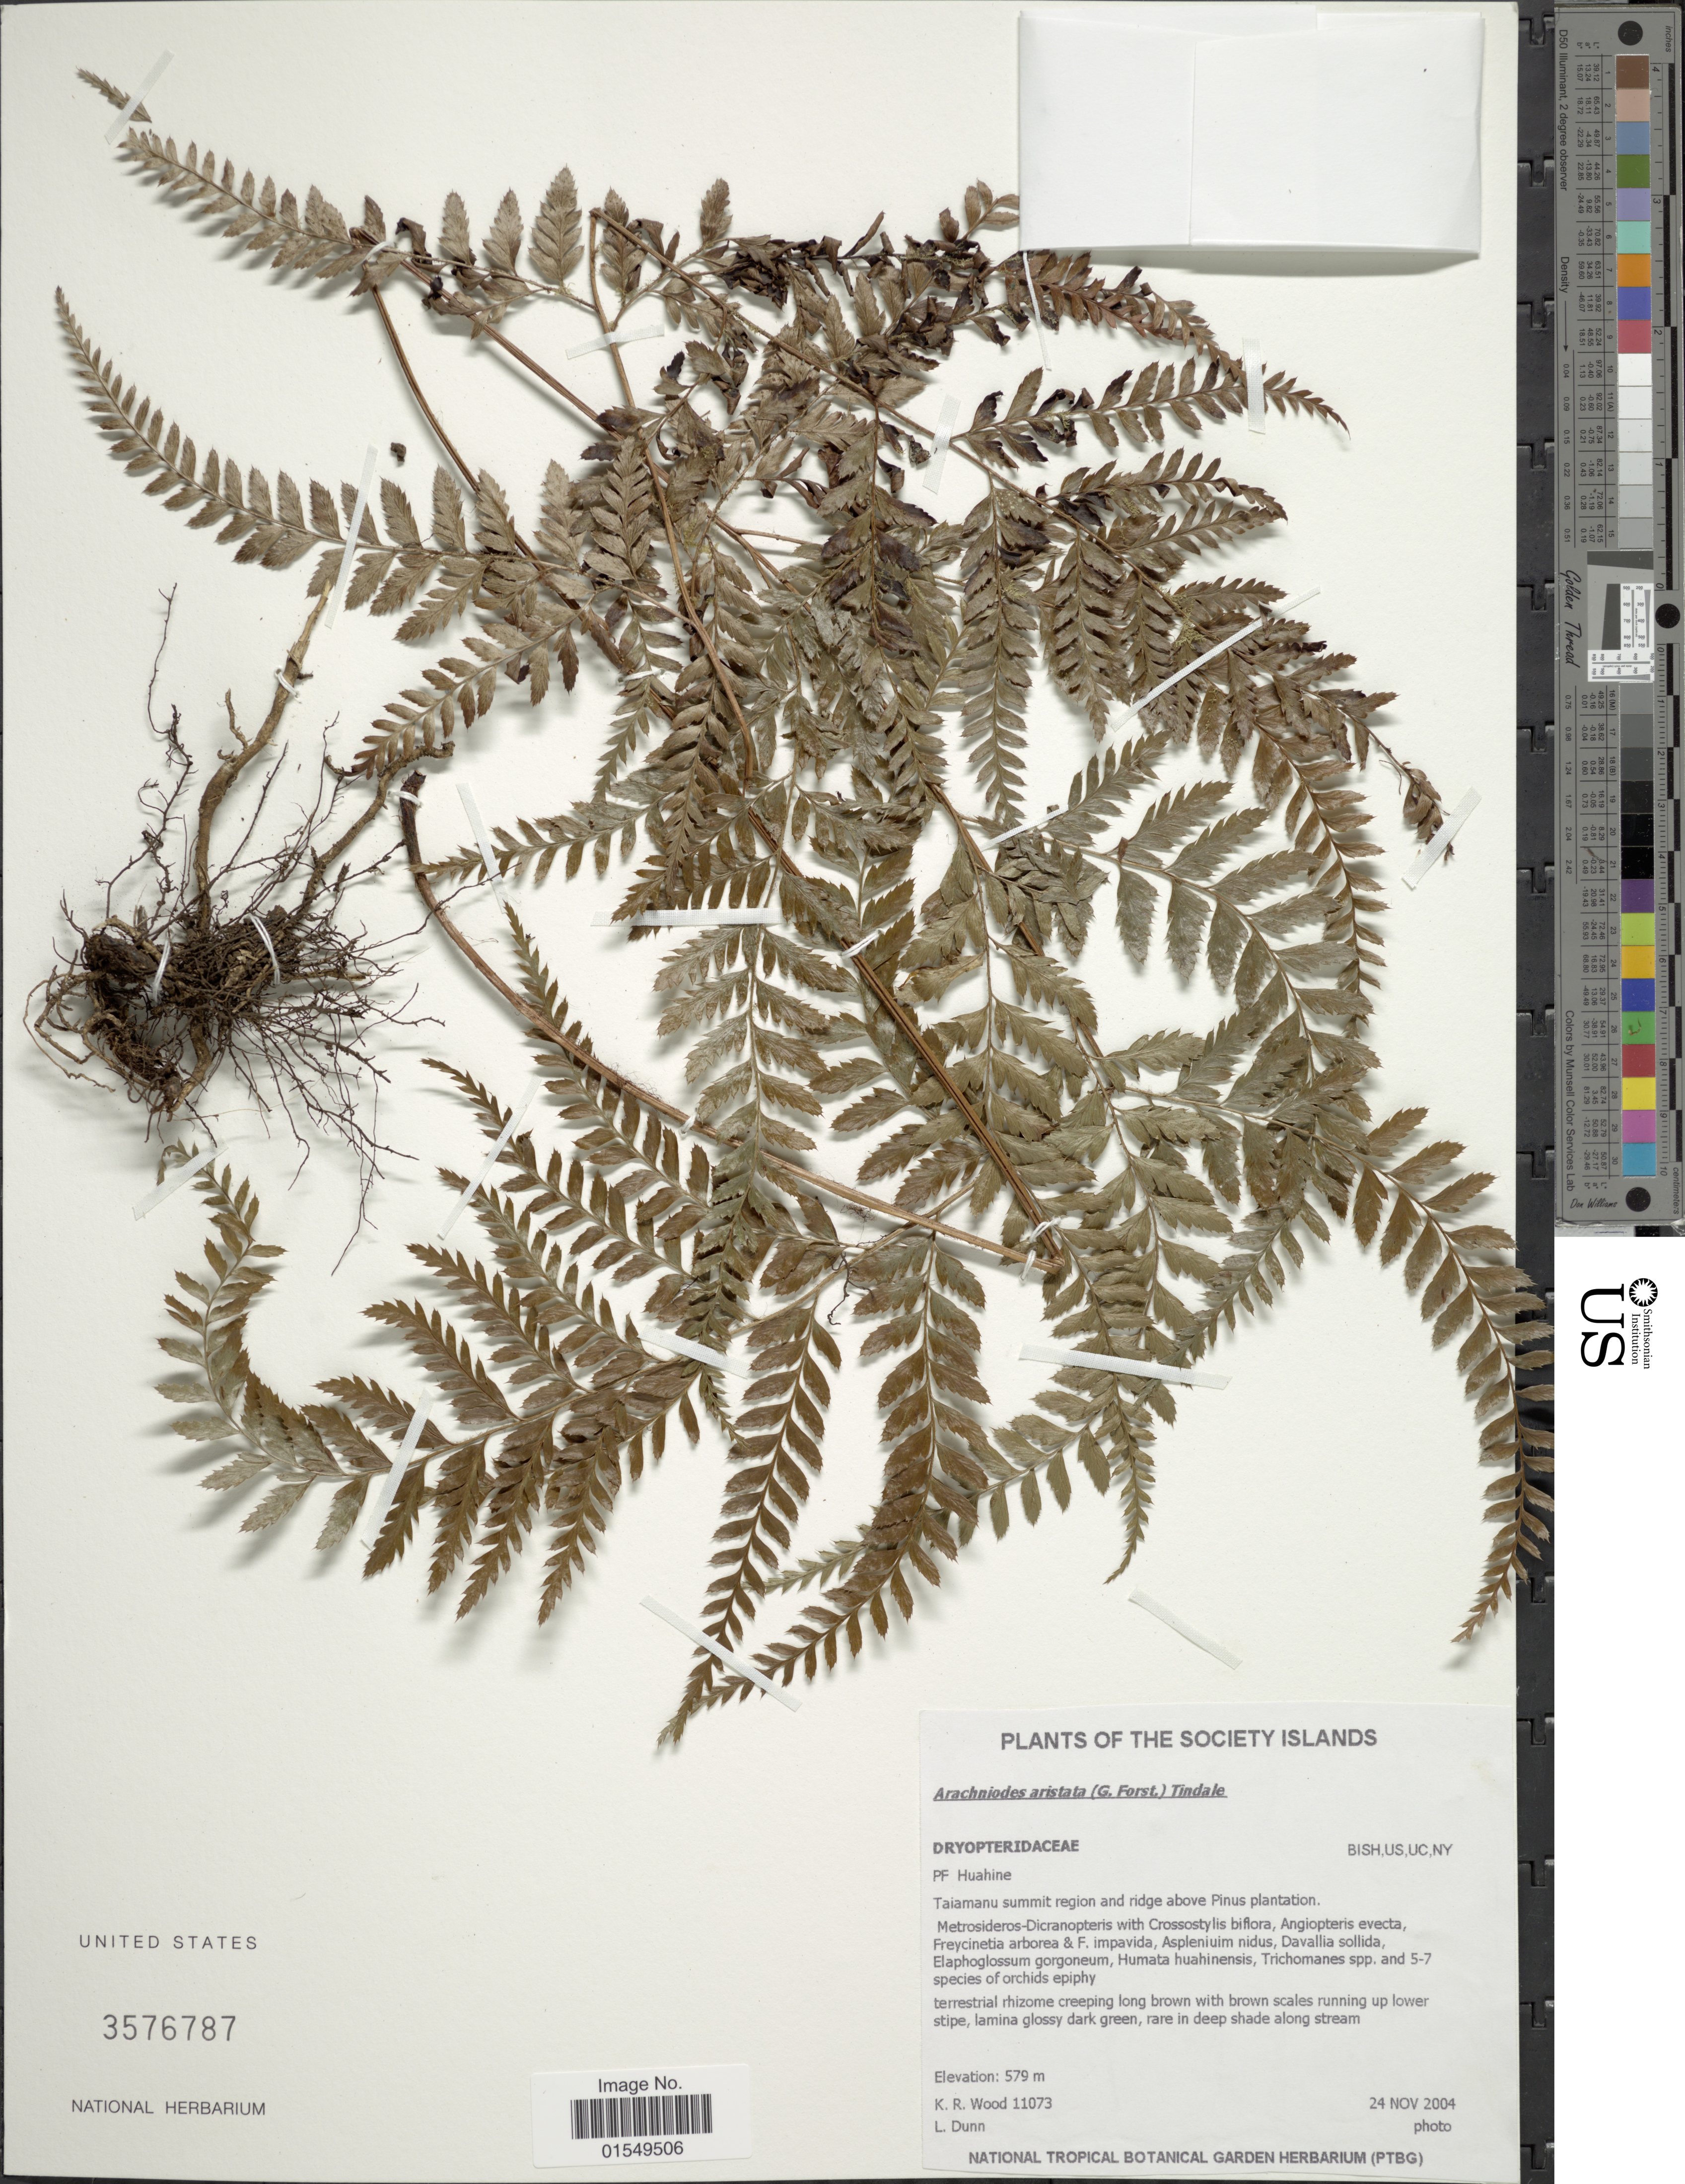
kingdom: Plantae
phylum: Tracheophyta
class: Polypodiopsida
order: Polypodiales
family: Dryopteridaceae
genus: Arachniodes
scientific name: Arachniodes aristata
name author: (G. Forst.) Tindale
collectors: K. R. Wood & L. Dunn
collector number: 11073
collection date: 2004-11-24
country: French Polynesia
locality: Society Islands, Taiamanu summit region and ridge above Pinus plantation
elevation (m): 579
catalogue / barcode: US 3576787